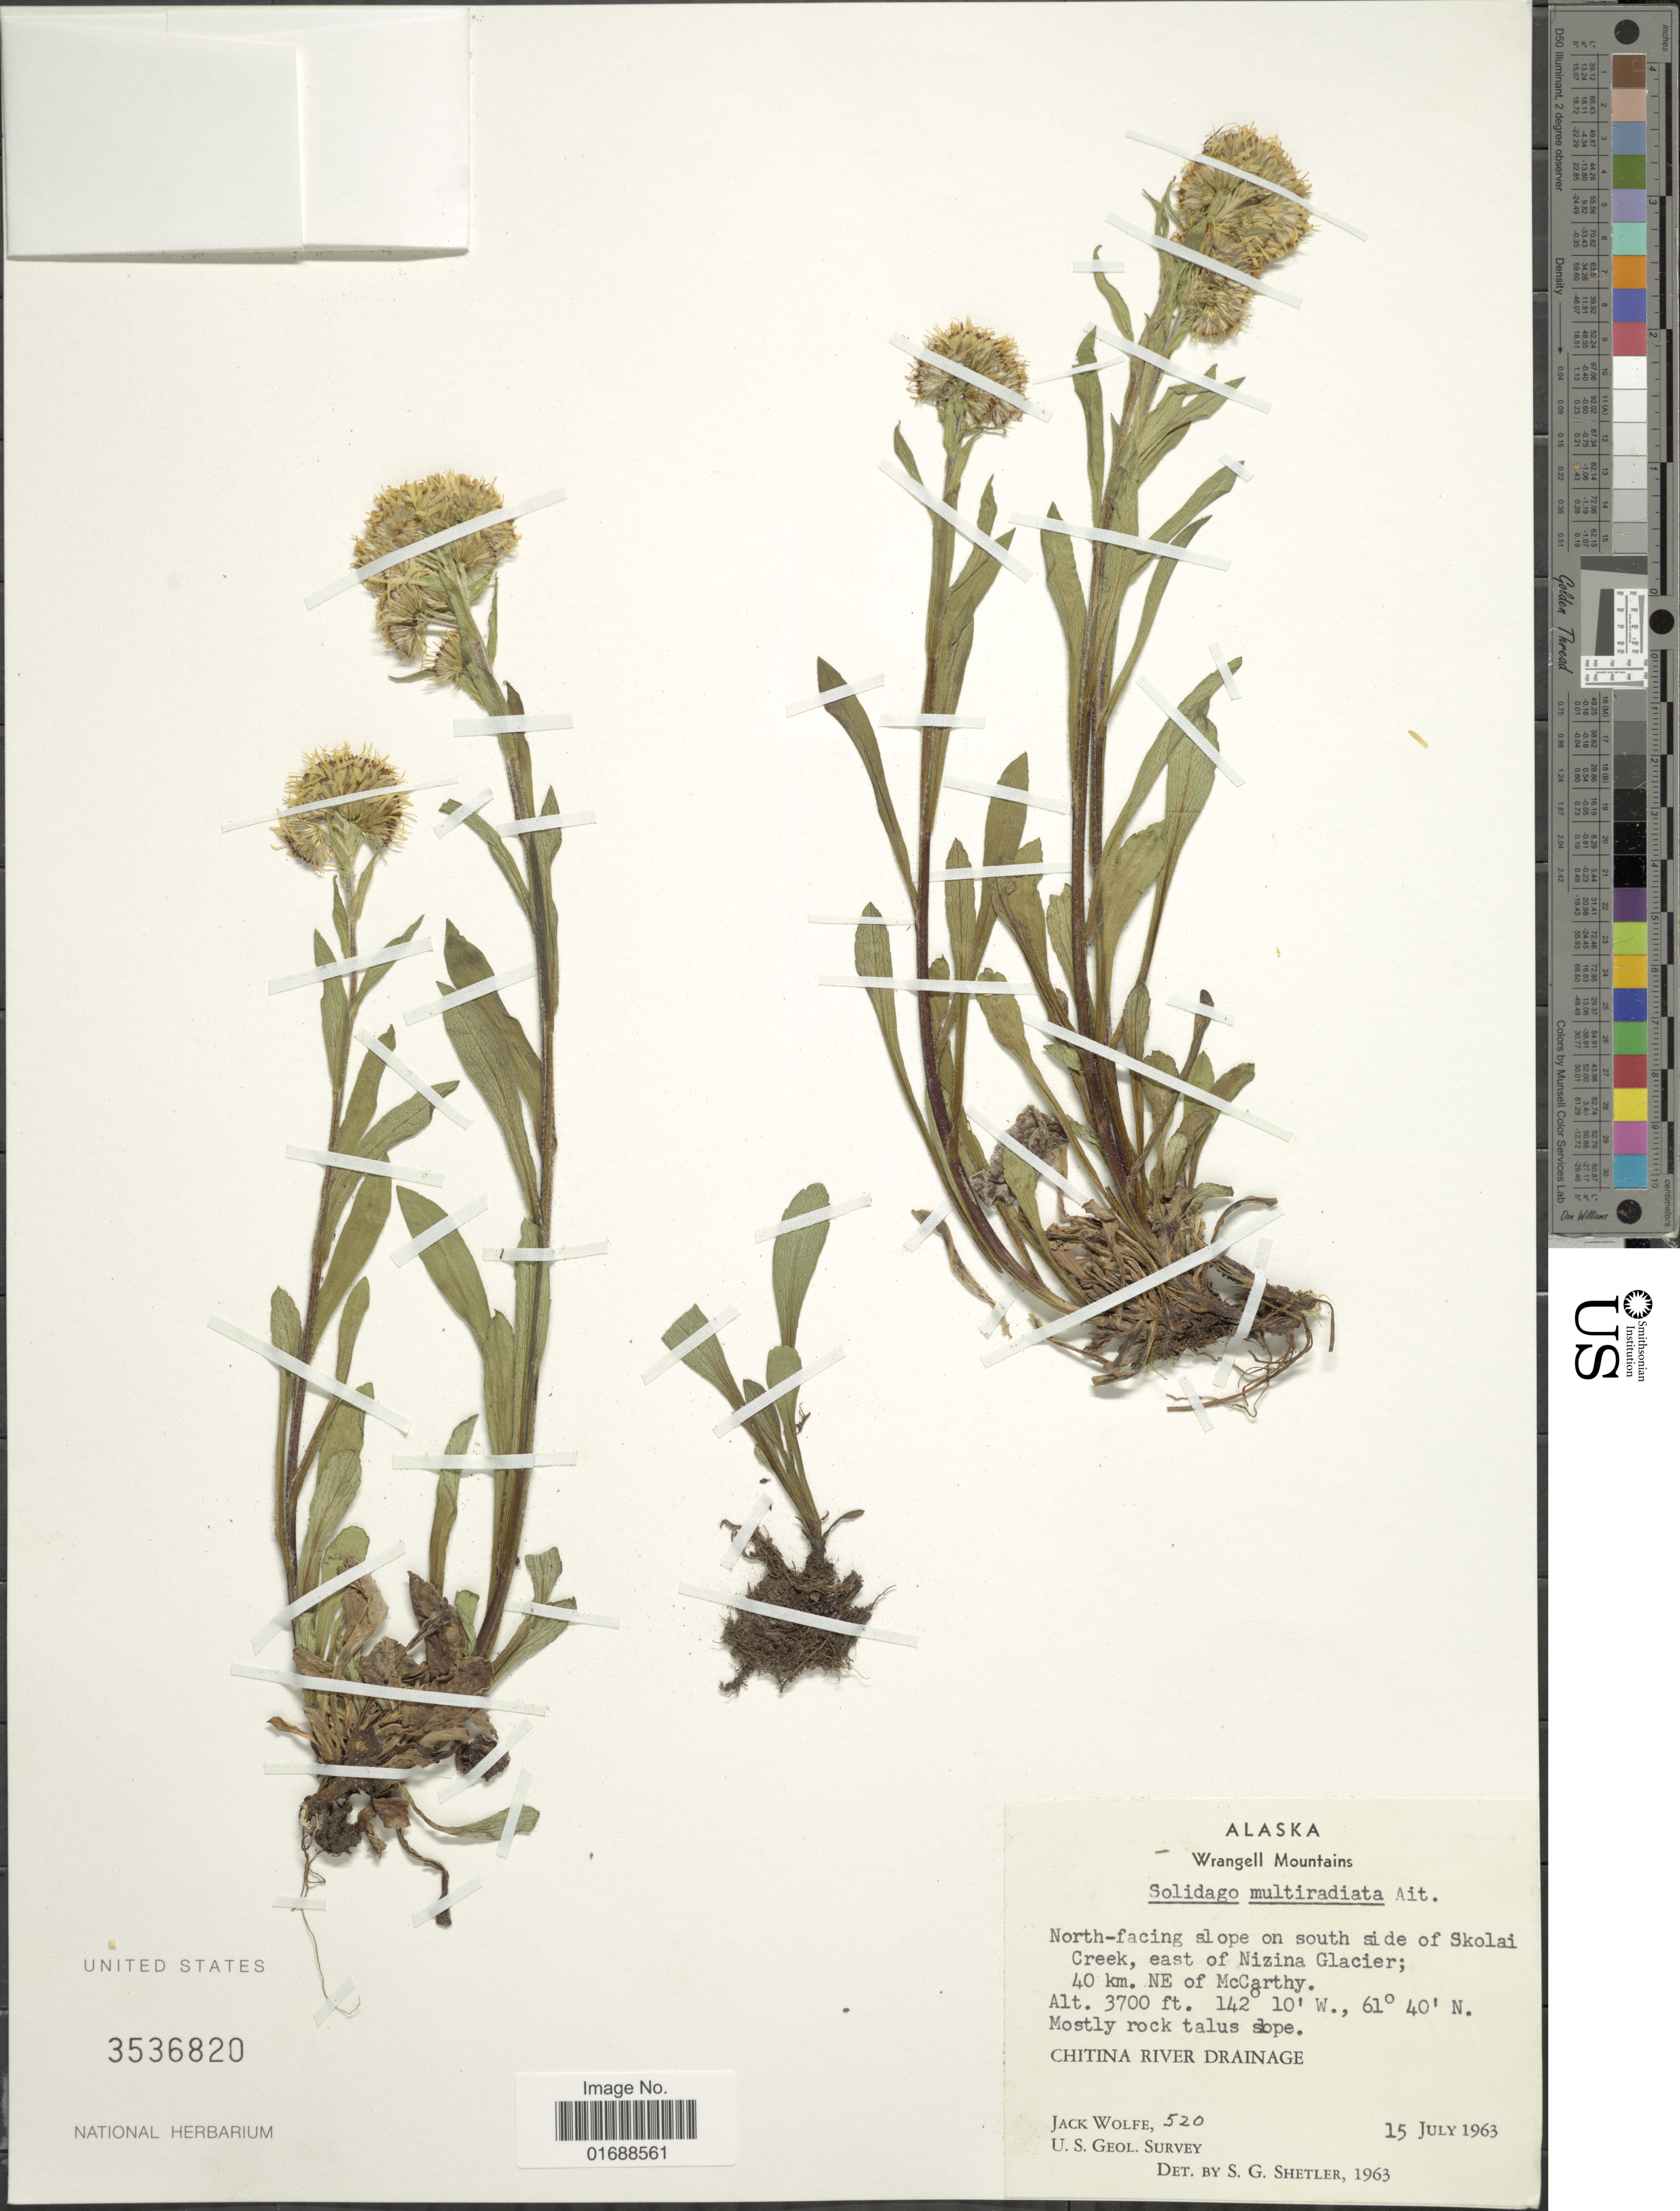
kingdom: Plantae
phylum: Tracheophyta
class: Magnoliopsida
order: Asterales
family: Asteraceae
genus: Solidago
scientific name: Solidago multiradiata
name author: Aiton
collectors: J. Wolfe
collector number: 520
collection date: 1963-07-15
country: United States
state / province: Alaska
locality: Wrangell Mountains, North facing slope on south side of Skolai Creek, east of Nizina Glacier; 40 km. NE of McCarthy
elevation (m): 1128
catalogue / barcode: US 3536820